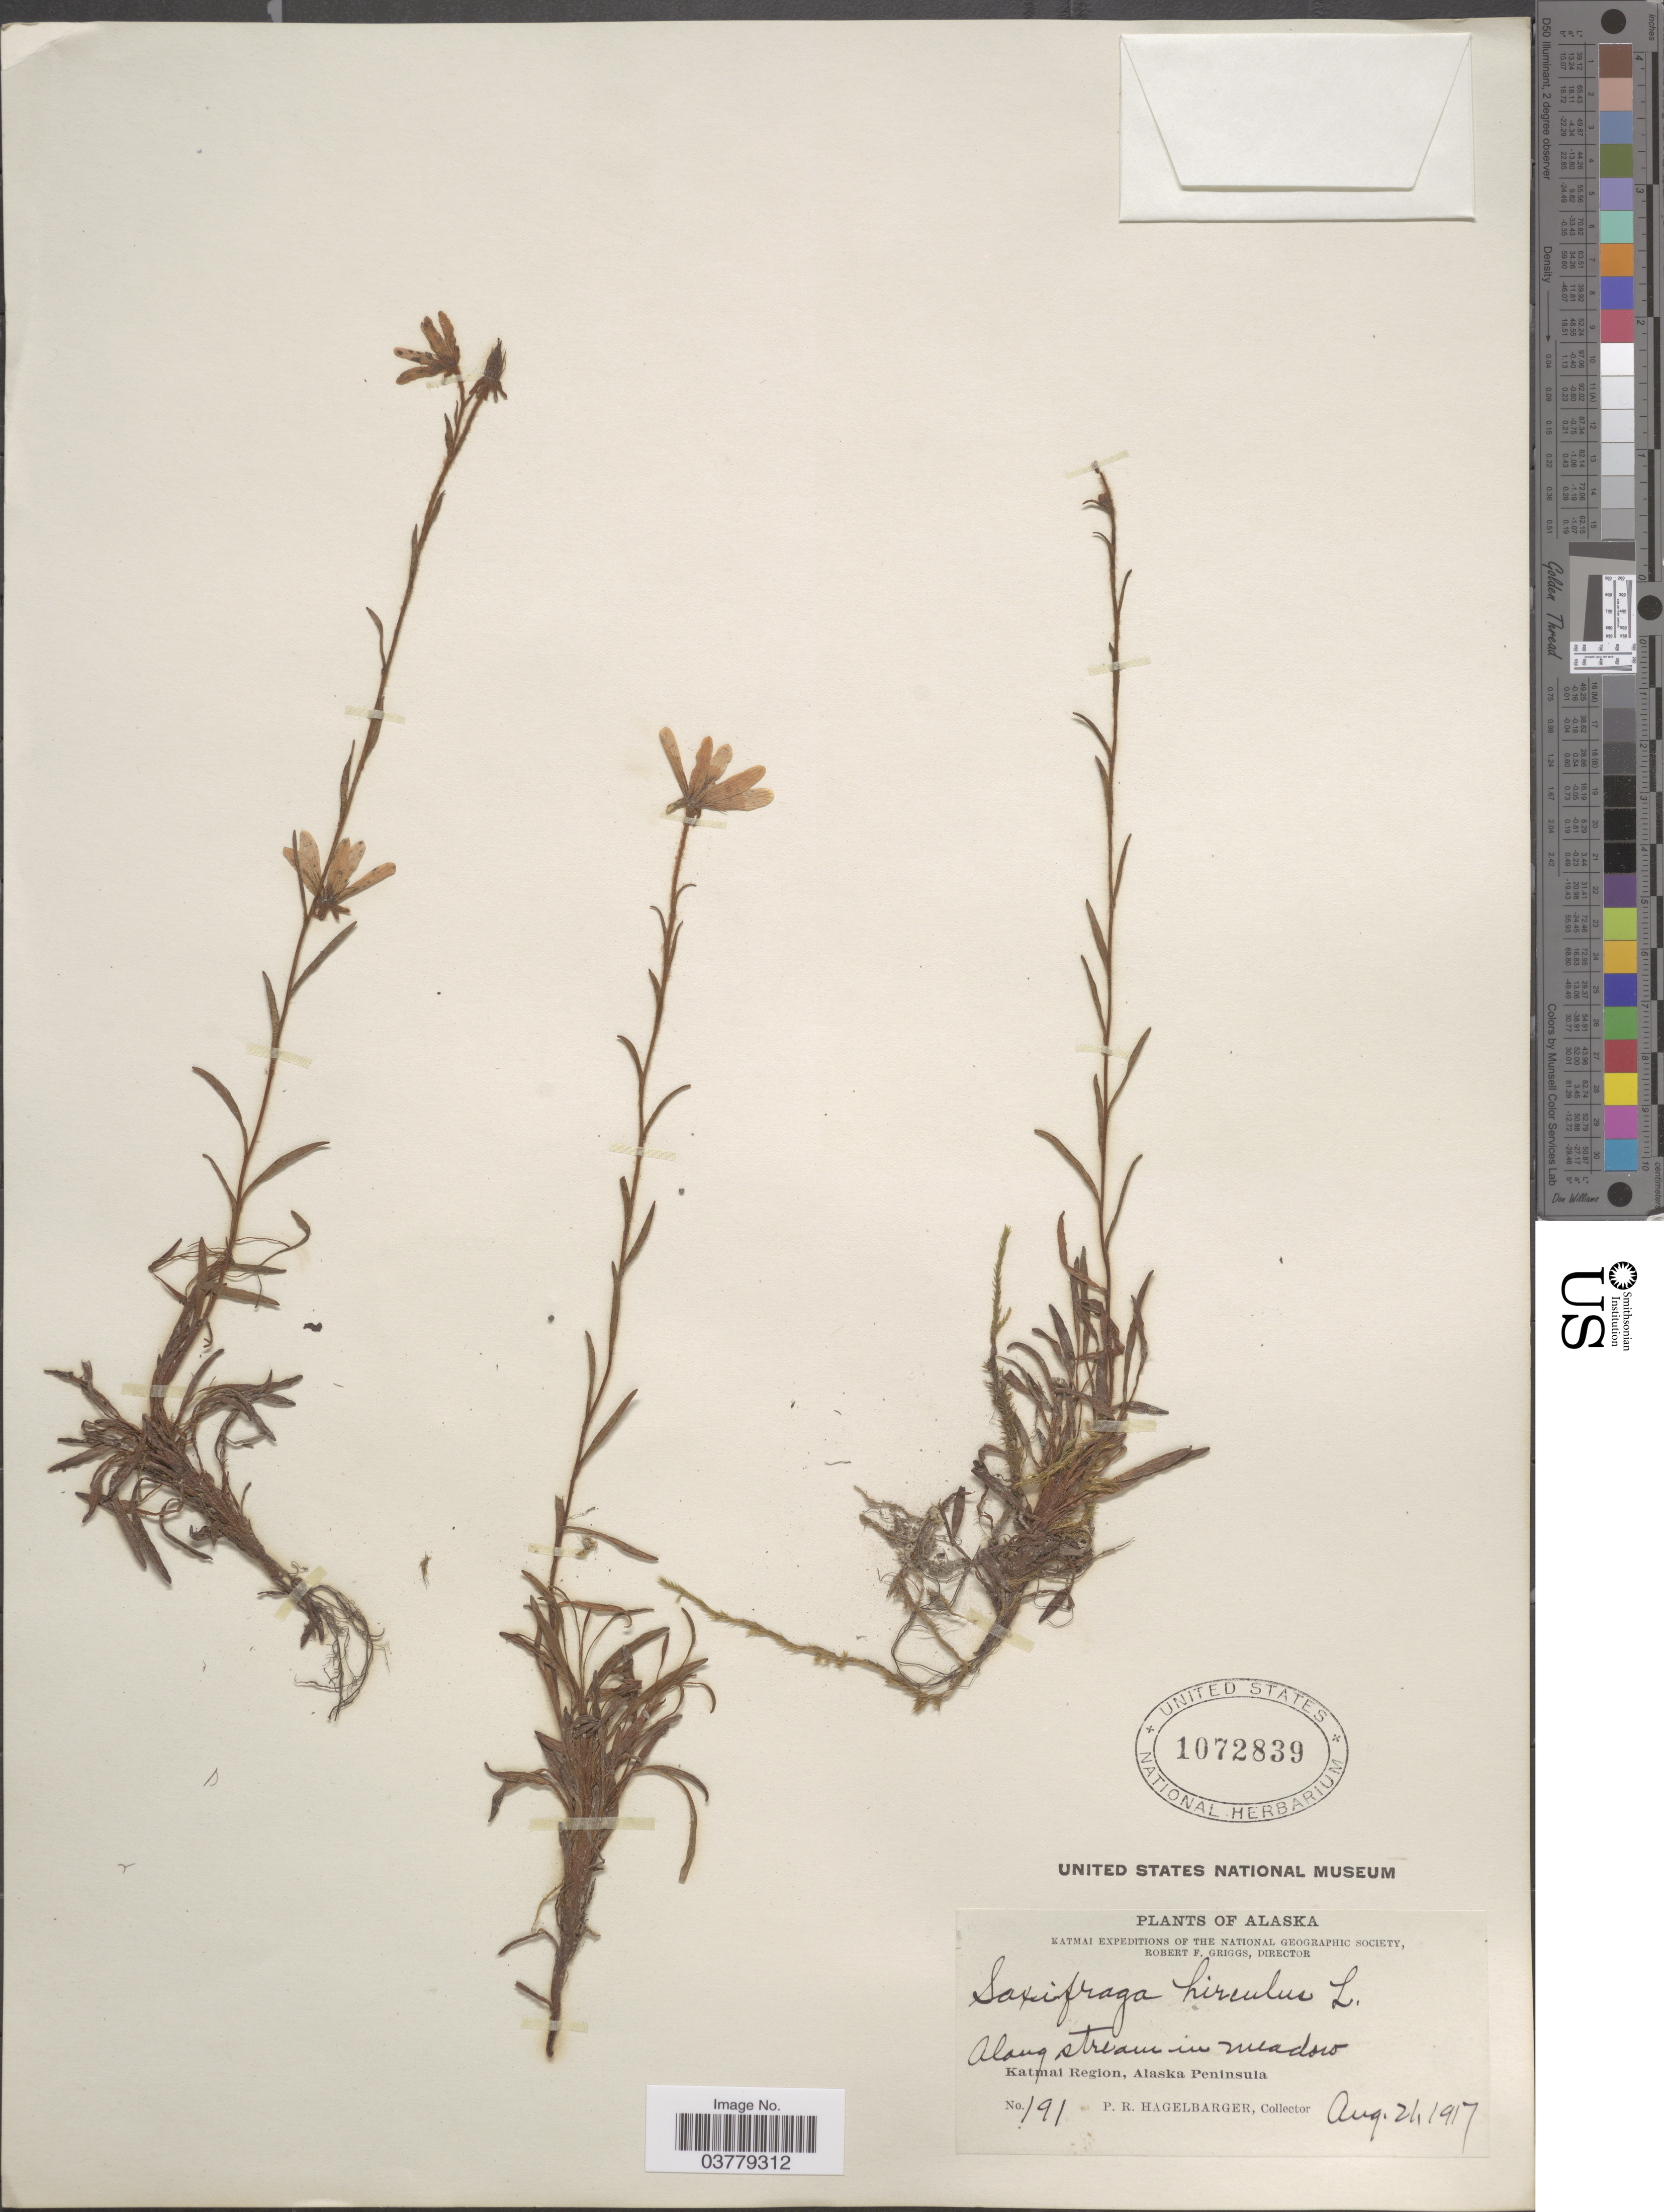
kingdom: Plantae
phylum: Tracheophyta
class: Magnoliopsida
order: Saxifragales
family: Saxifragaceae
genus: Saxifraga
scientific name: Saxifraga hirculus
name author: L.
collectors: P. Hagelbarger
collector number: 191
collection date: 1917-08-21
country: United States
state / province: Alaska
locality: Along stream in meadow, Katmai Region, Alaska Peninsula.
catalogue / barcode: US 1072839